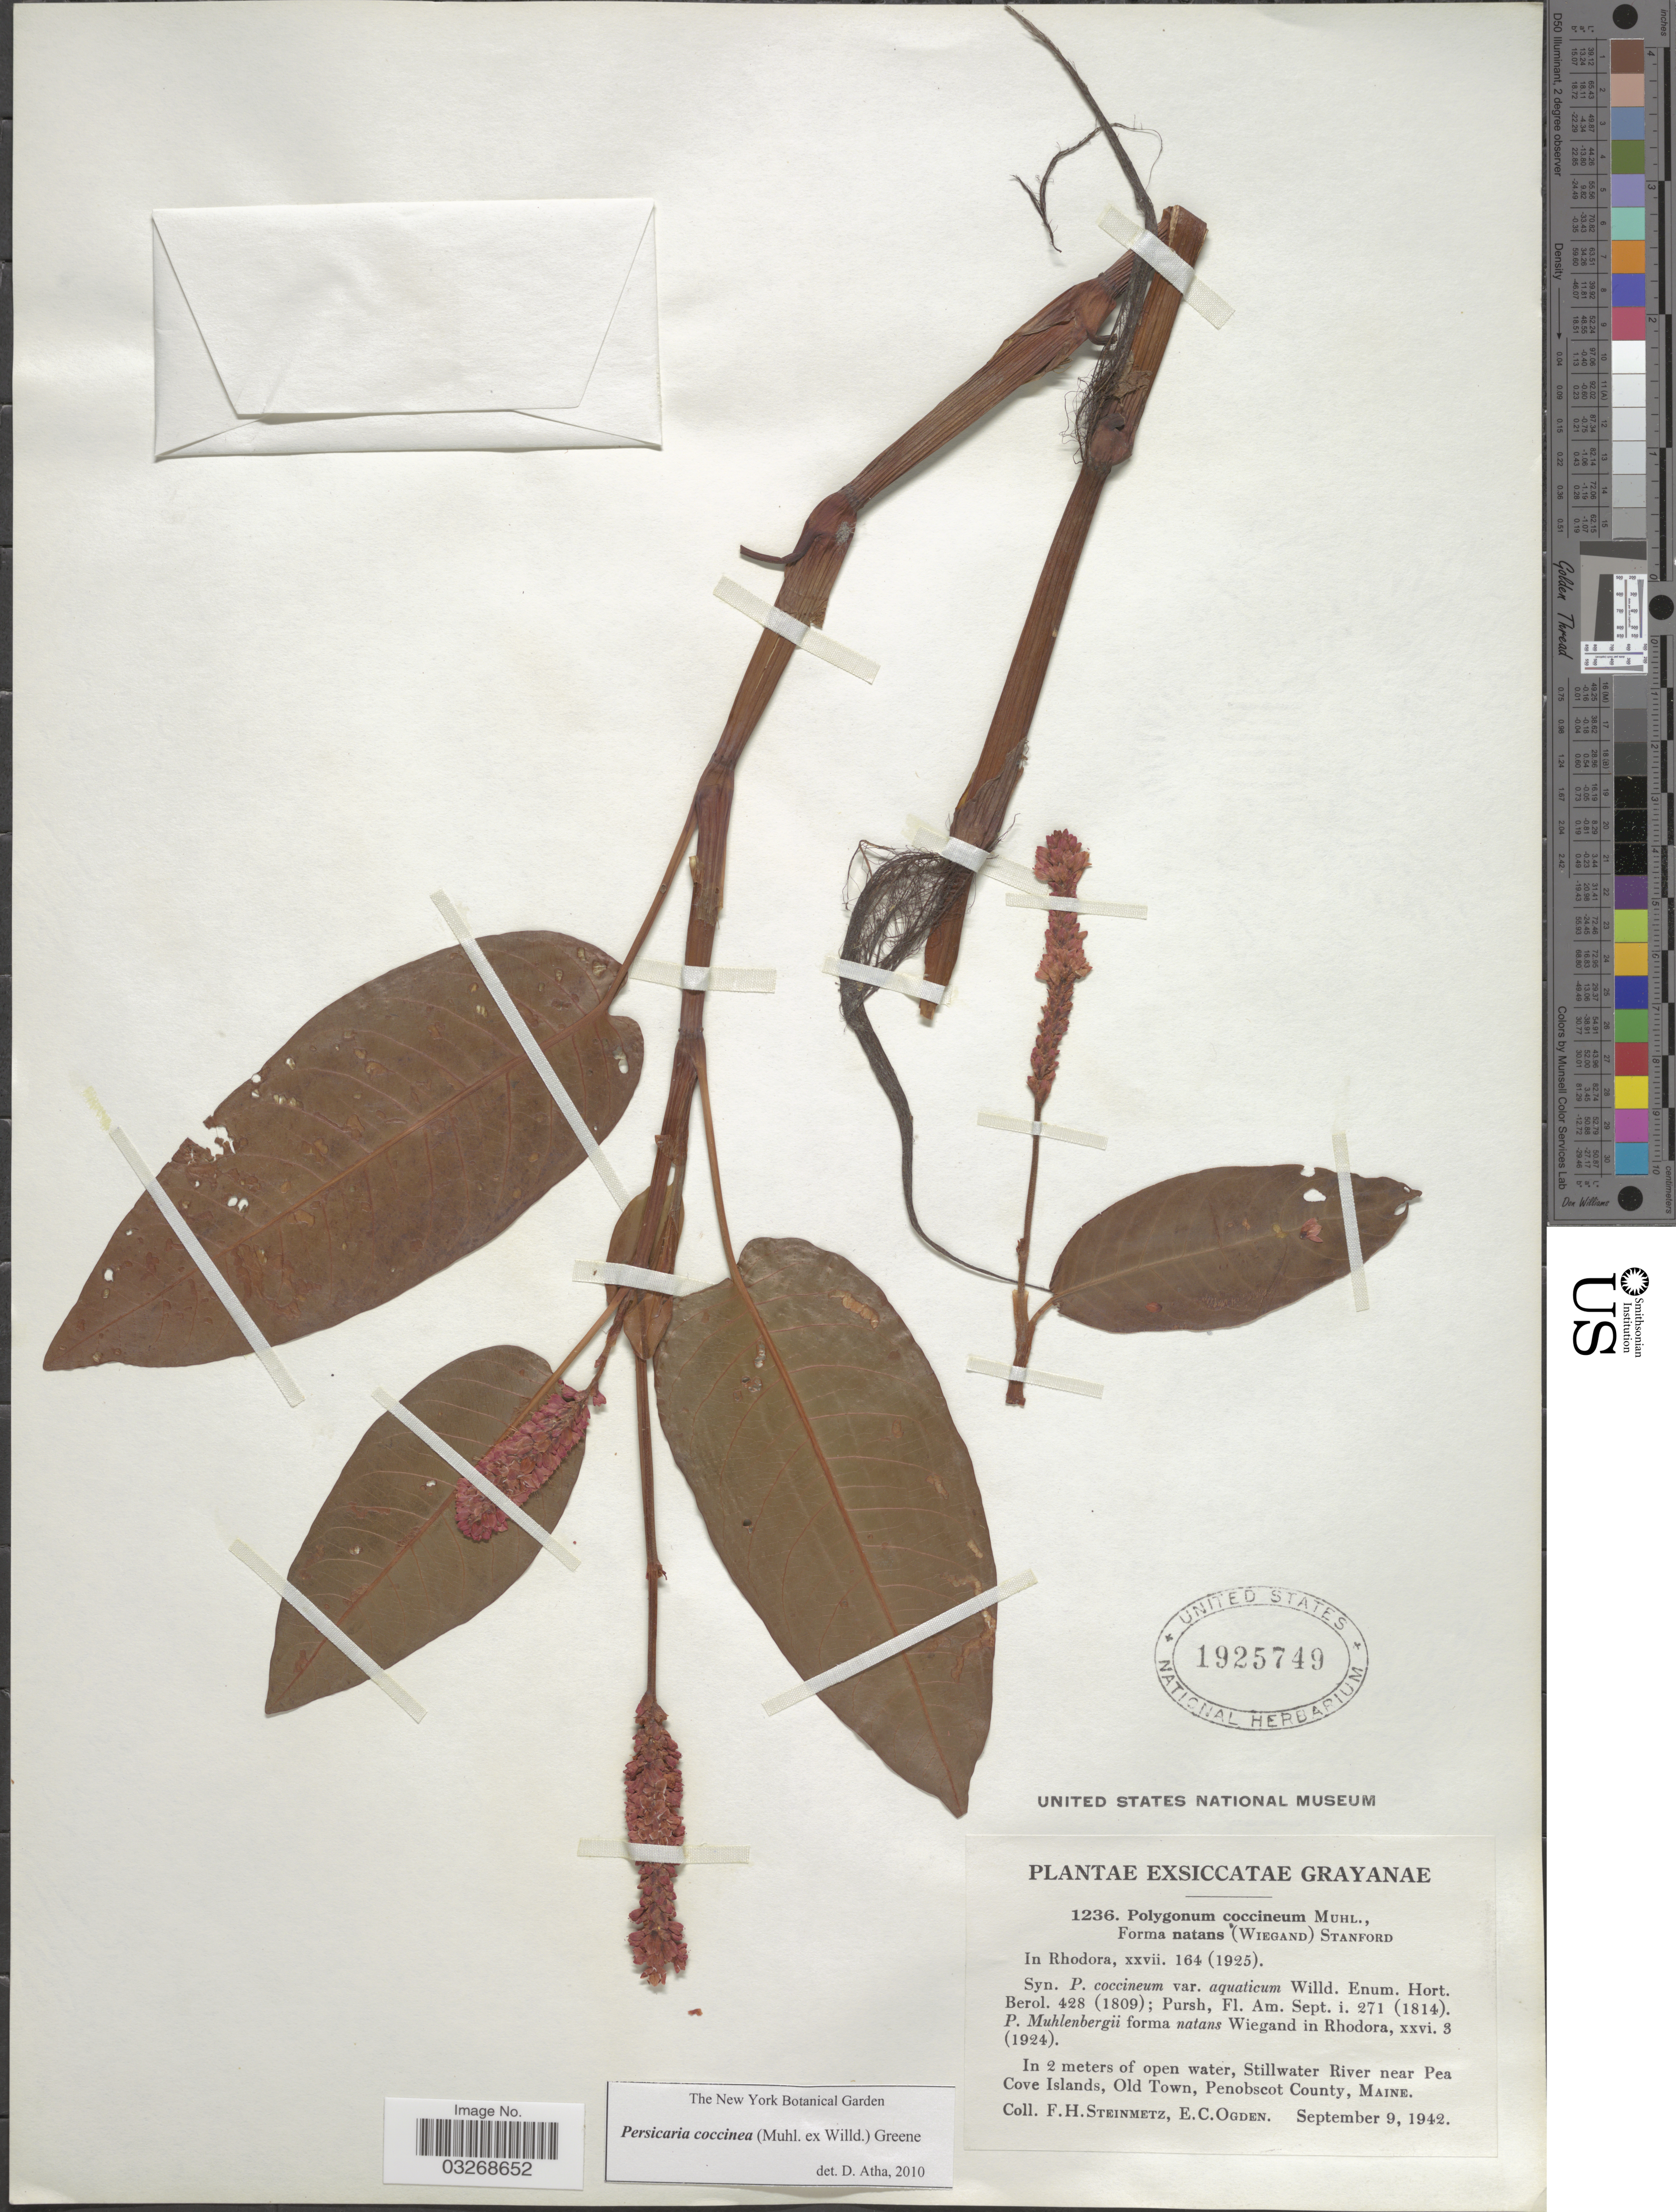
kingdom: Plantae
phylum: Tracheophyta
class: Magnoliopsida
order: Caryophyllales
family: Polygonaceae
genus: Persicaria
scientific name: Persicaria coccinea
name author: (Muhl. ex Willd.) Greene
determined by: Atha, D. E.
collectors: F. H. Steinmetz & E. Ogden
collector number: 1236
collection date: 1942-09-09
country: United States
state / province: Maine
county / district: Penobscot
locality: In 2 meters of open water, Stillwater River near Pea Cove Islands, Old Town, Penobscot County.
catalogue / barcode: US 1925749